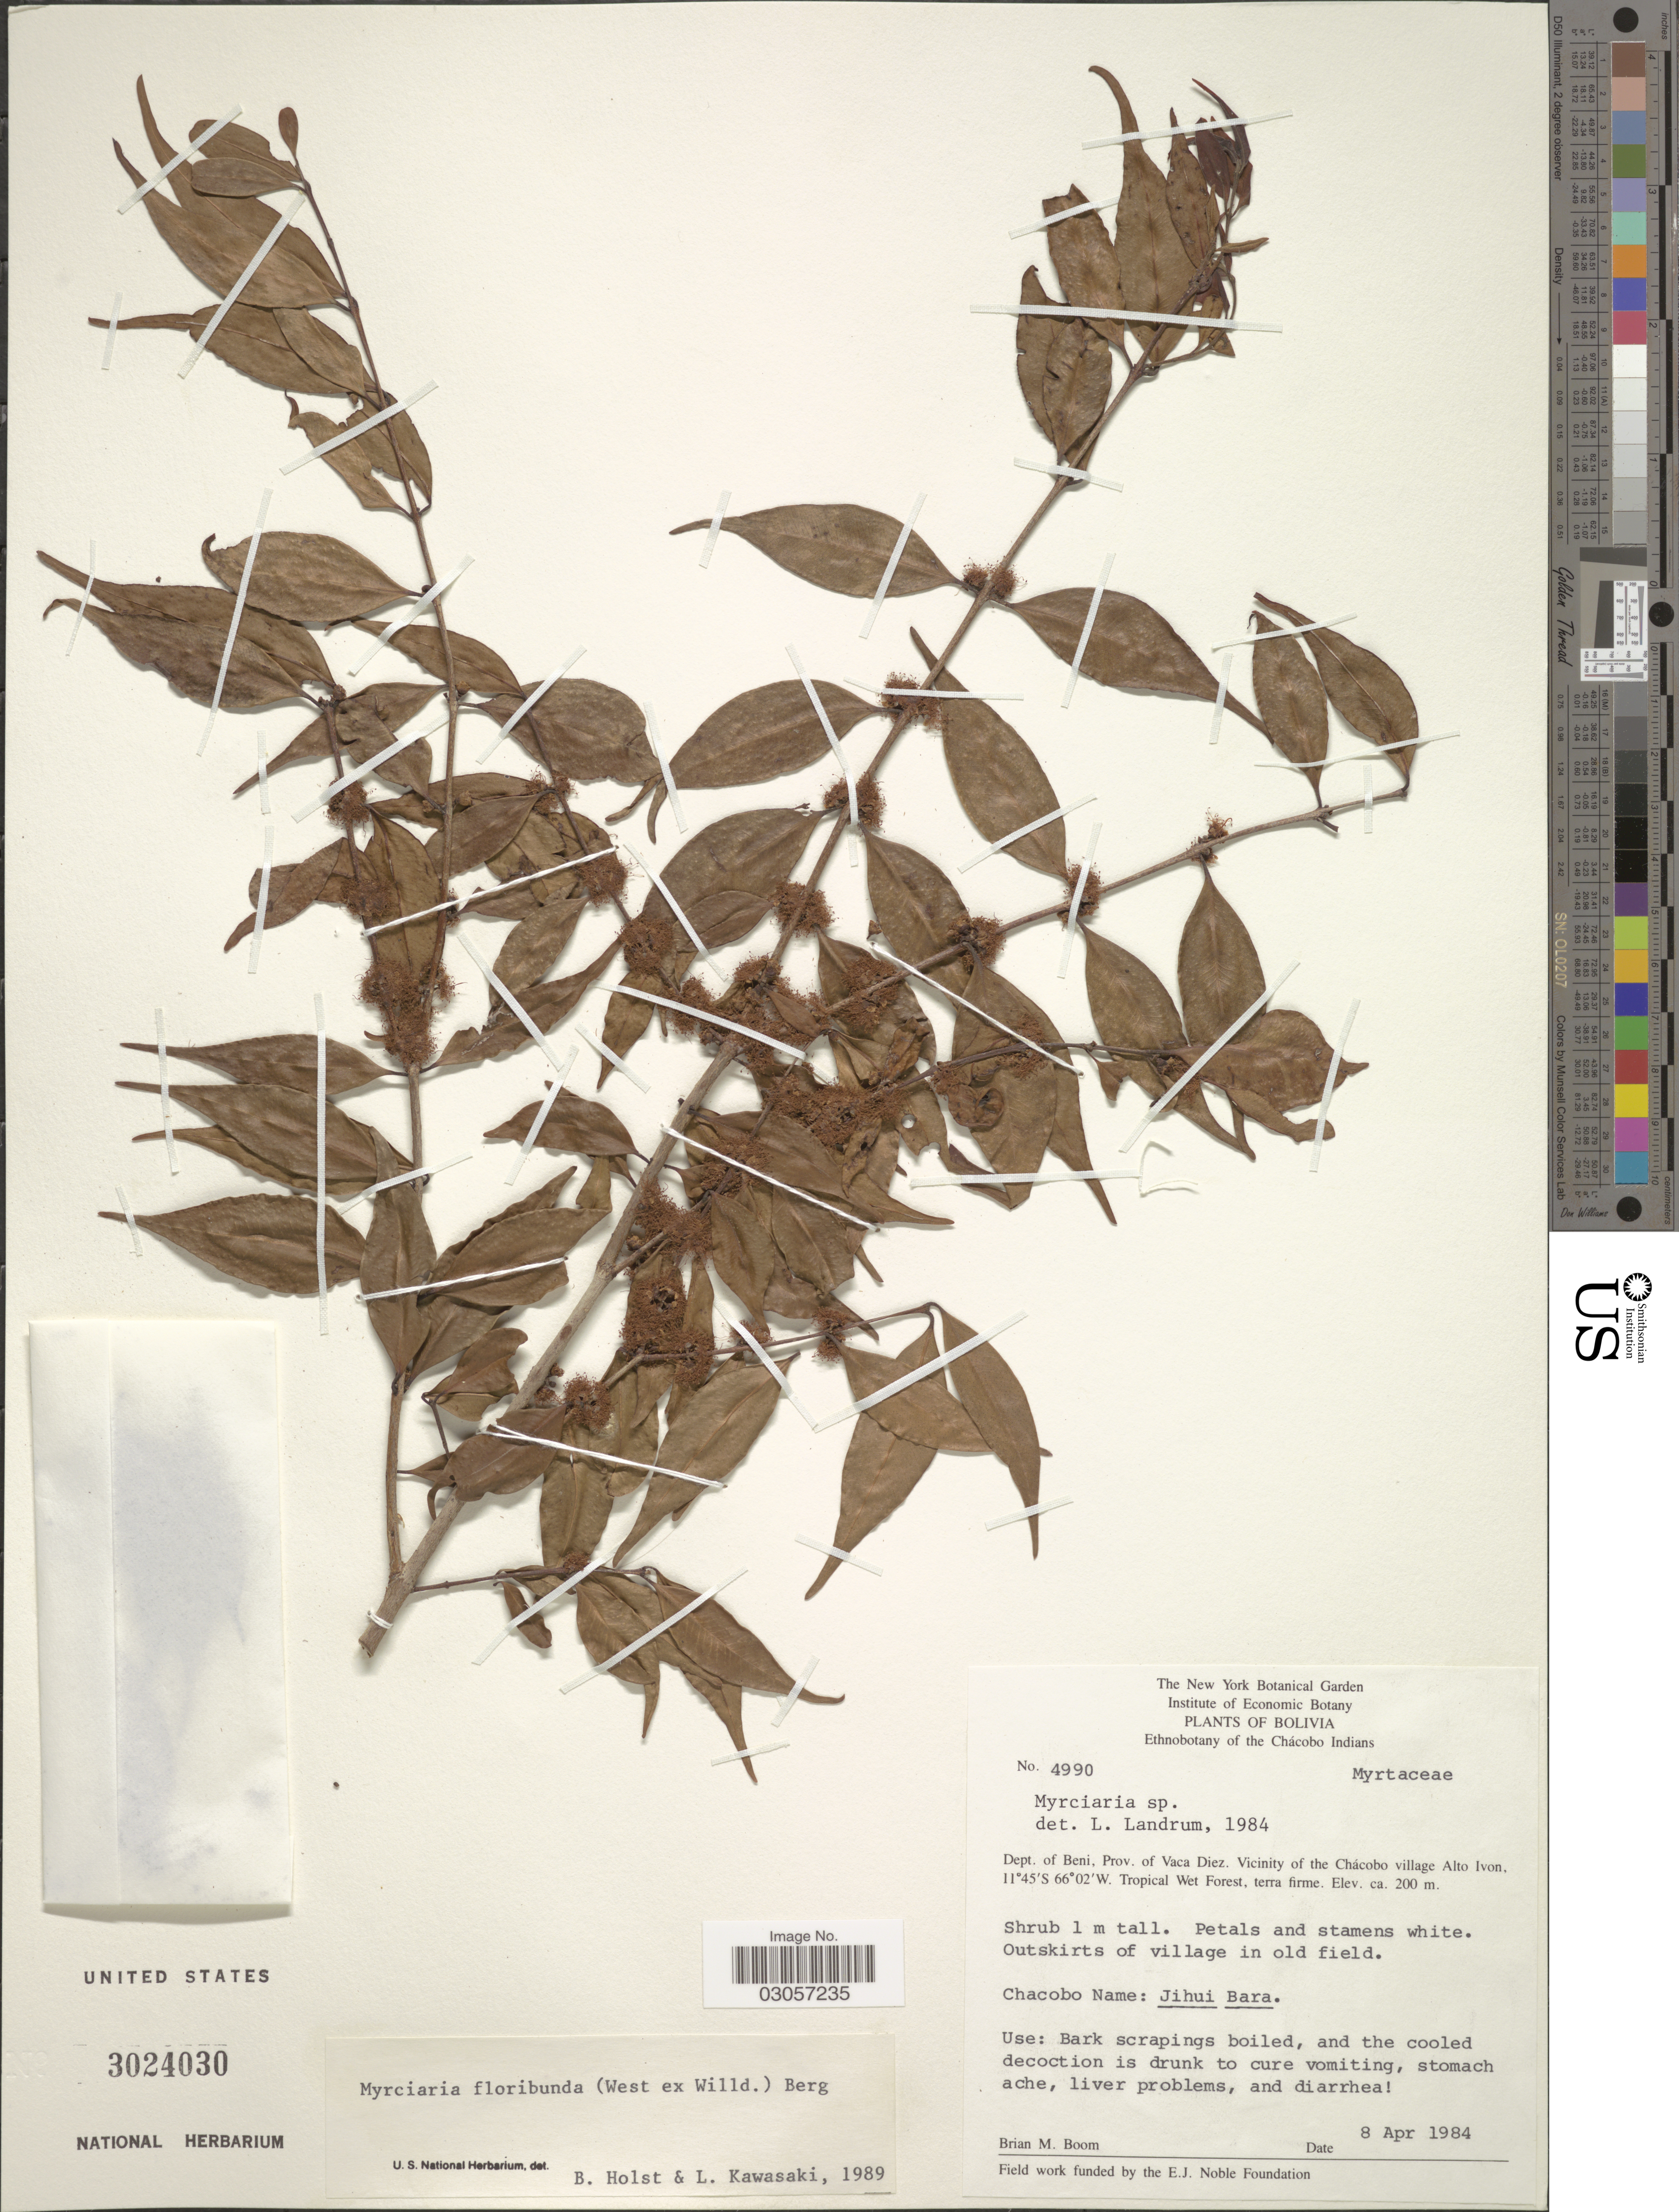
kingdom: Plantae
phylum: Tracheophyta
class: Magnoliopsida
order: Myrtales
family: Myrtaceae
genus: Myrciaria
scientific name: Myrciaria floribunda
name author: (H. West ex Willd.) O. Berg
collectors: B. M. Boom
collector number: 4990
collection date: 1984-04-08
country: Bolivia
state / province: Beni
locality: Dept. of Beni, Prov. of Vaca Diez, Vicinity of the Chácobo village Alto Ivon.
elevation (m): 200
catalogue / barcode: US 3024030